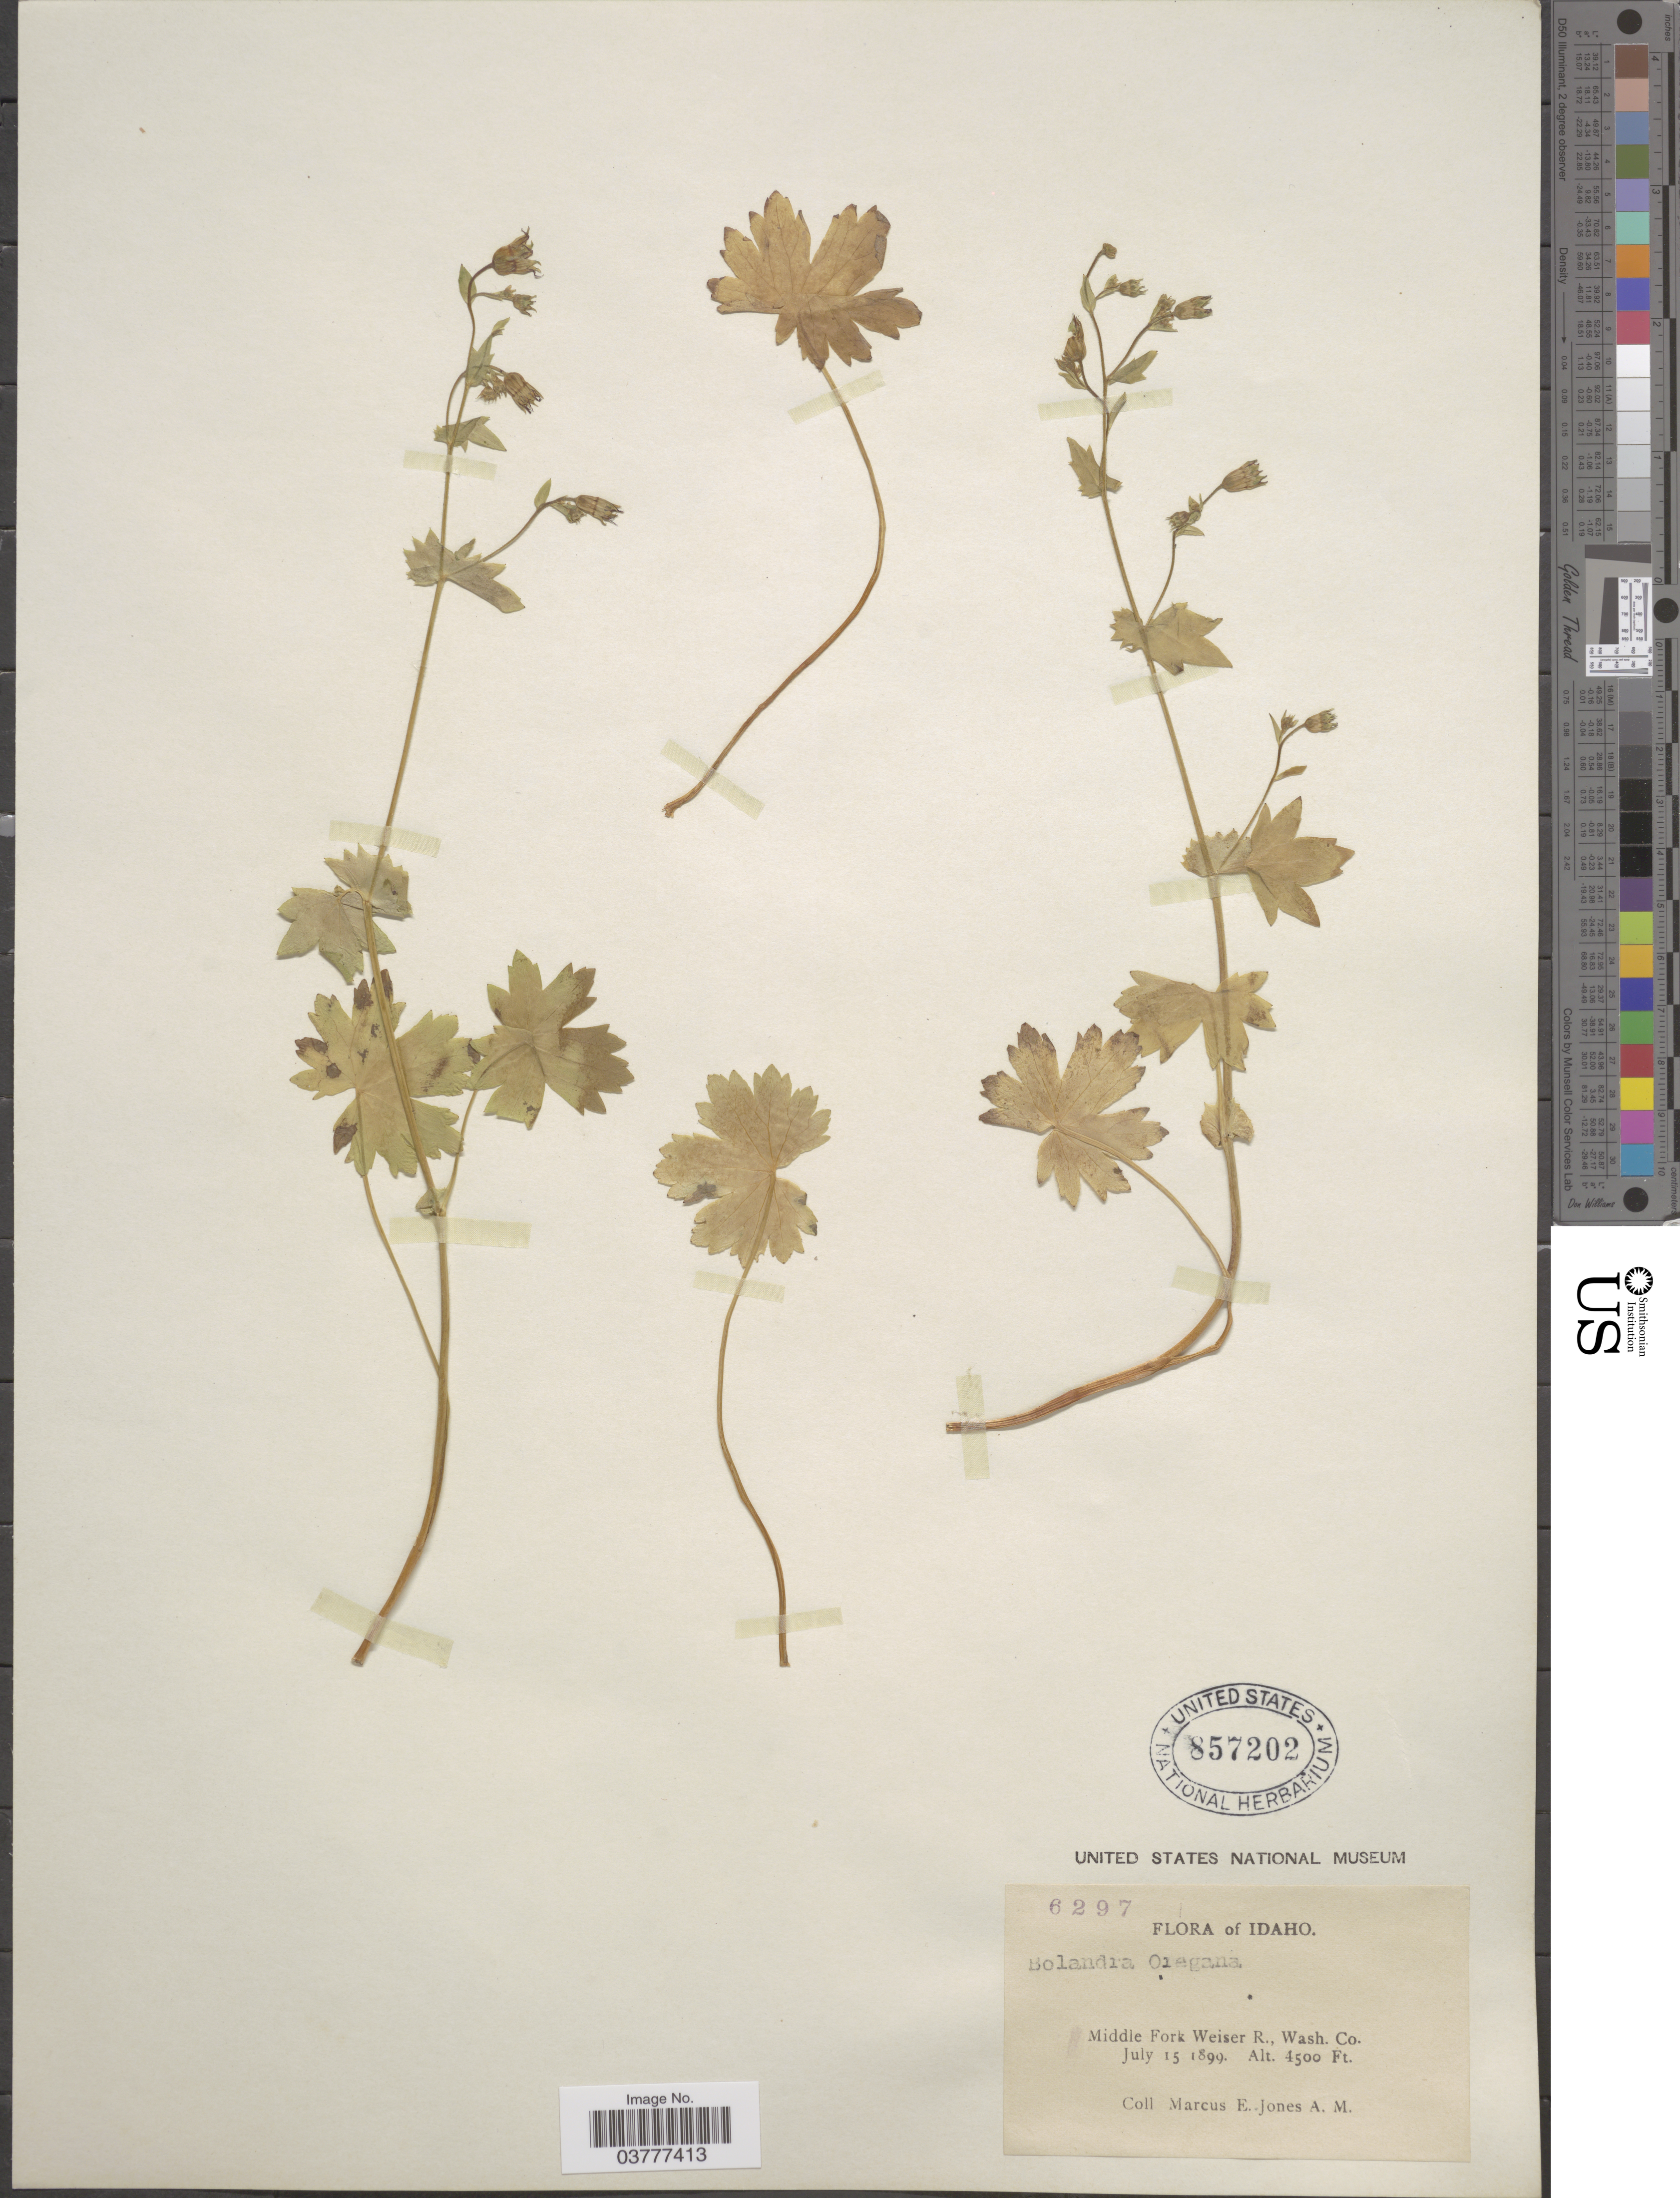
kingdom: Plantae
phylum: Tracheophyta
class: Magnoliopsida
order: Saxifragales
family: Saxifragaceae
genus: Bolandra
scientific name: Bolandra oregana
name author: S. Watson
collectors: M. E. Jones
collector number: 6297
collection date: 1899-07-15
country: United States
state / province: Idaho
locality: Middle Fork Weiser R., Wash. Co.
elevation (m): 1372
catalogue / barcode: US 857202